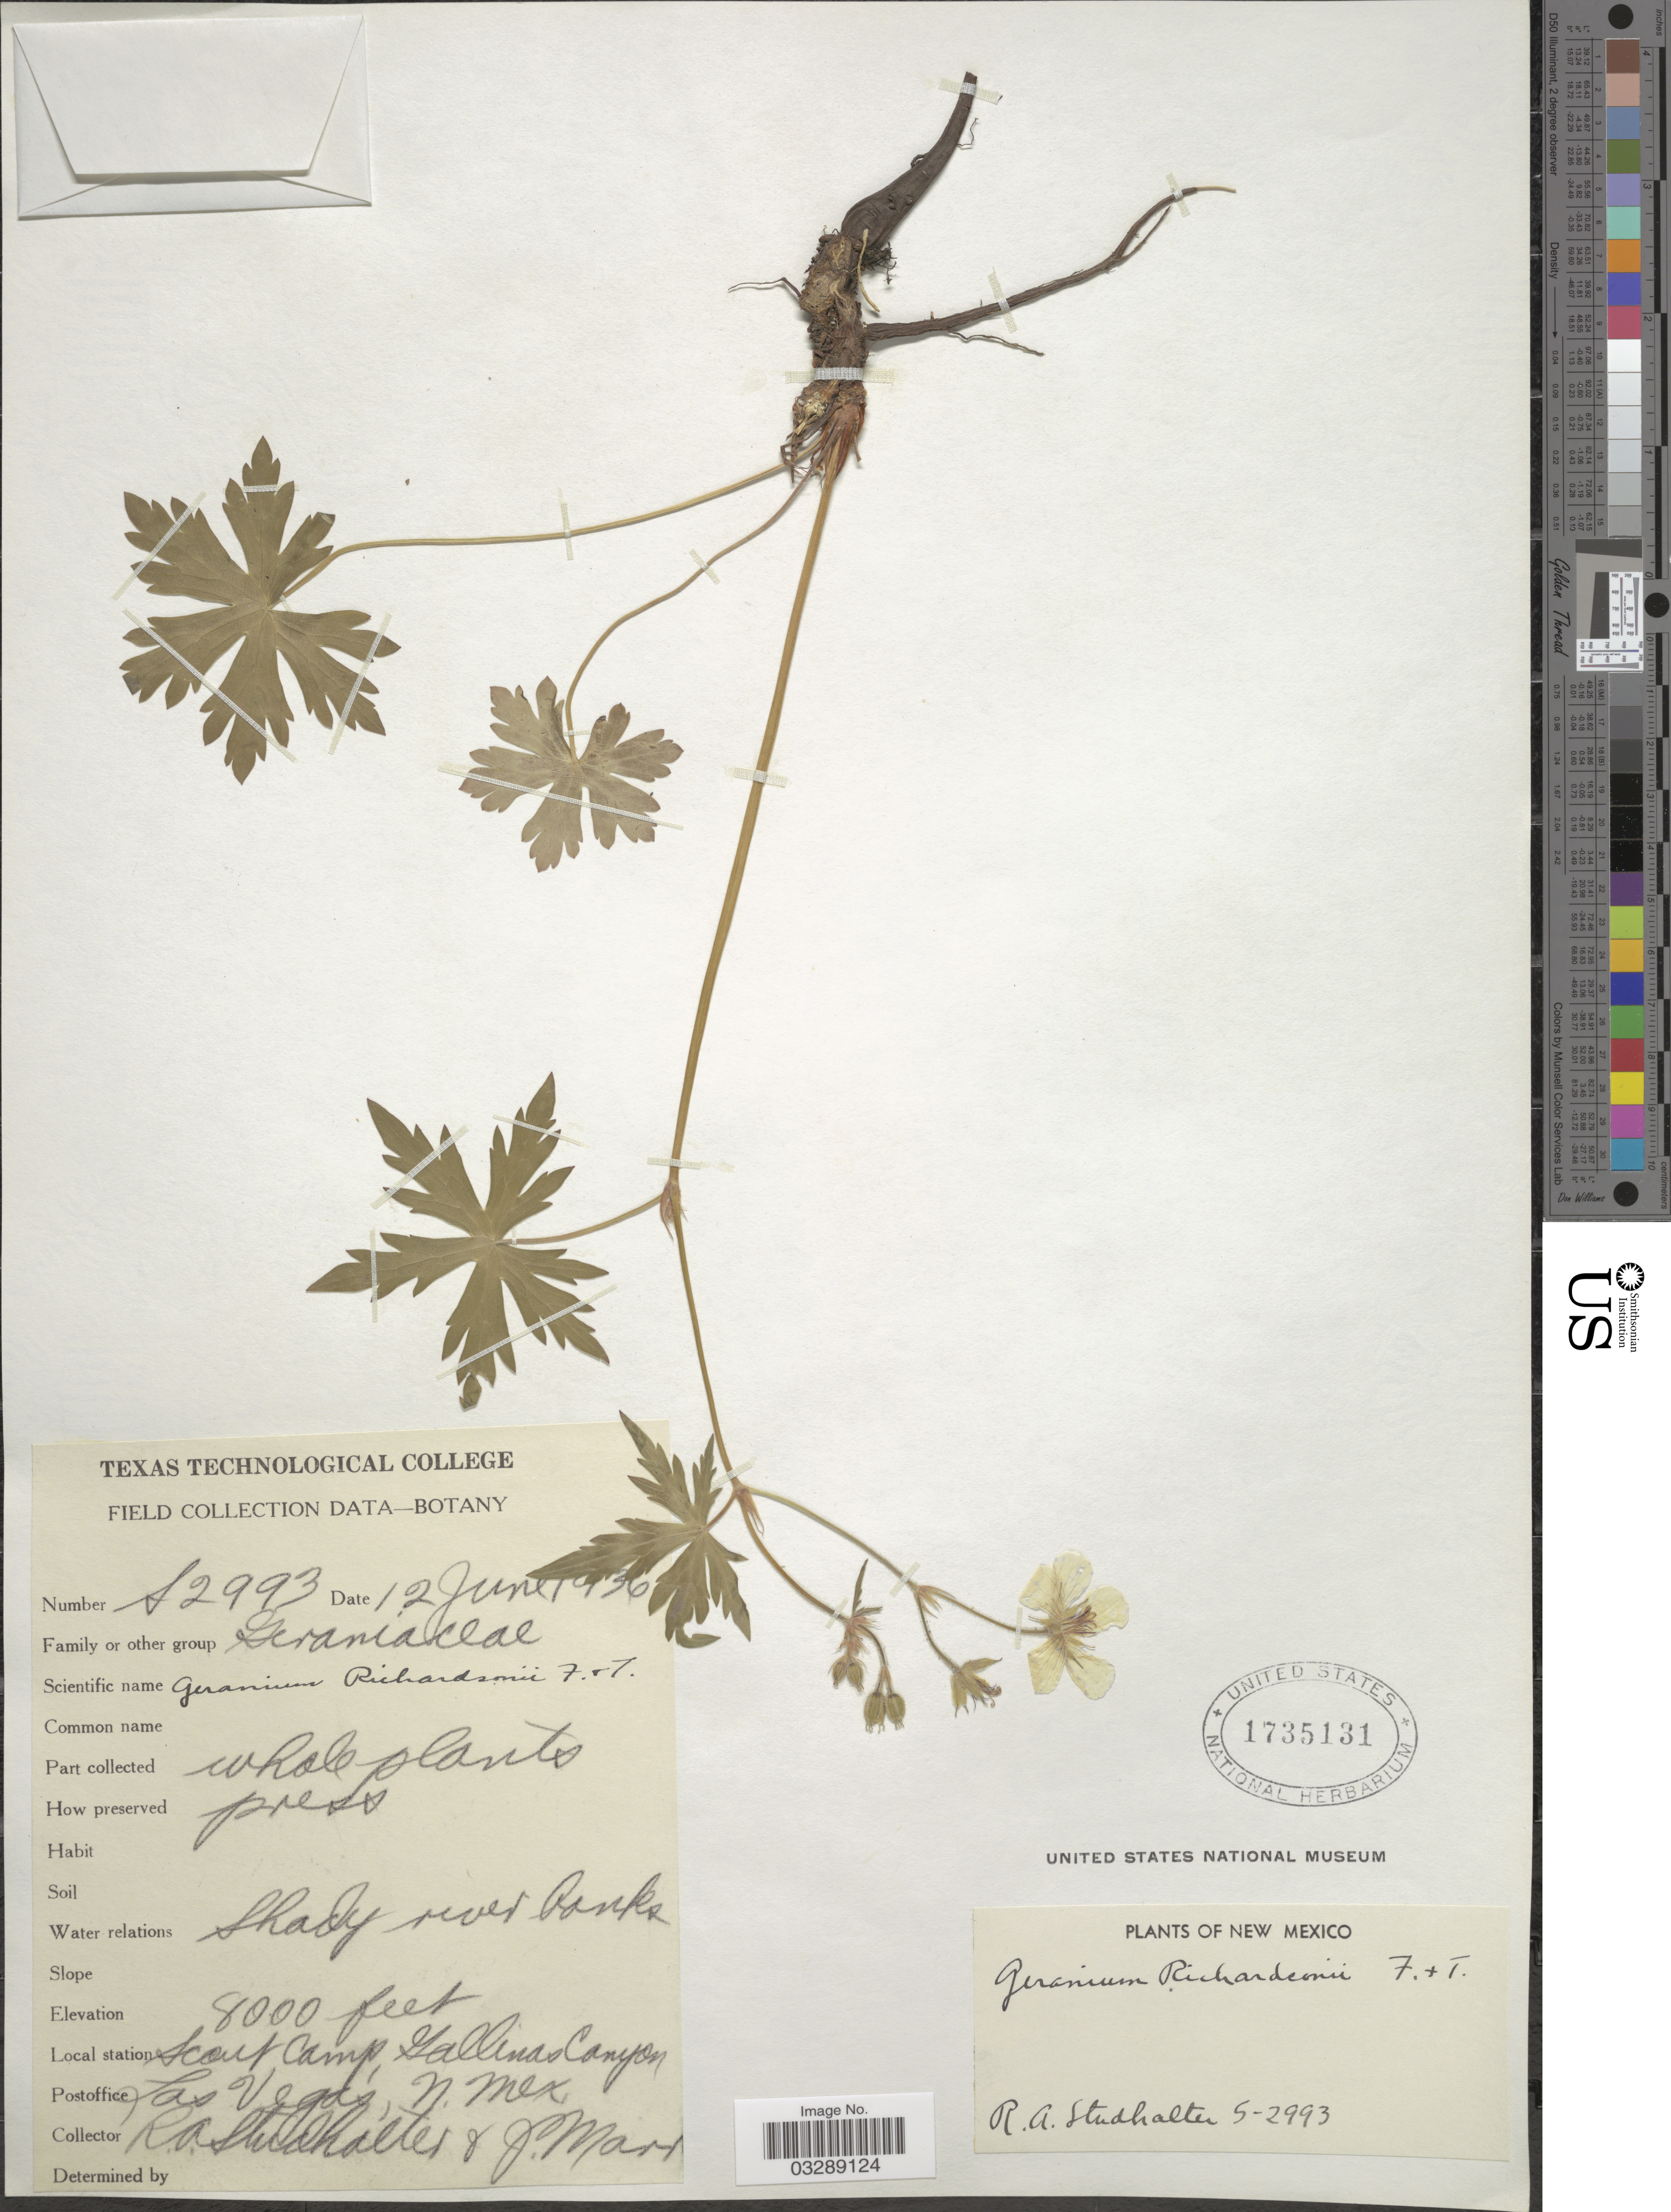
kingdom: Plantae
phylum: Tracheophyta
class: Magnoliopsida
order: Geraniales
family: Geraniaceae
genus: Geranium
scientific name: Geranium richardsonii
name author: Fisch. & Trautv.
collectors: R. Studhalter & J. Marr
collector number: S-2993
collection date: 1936-06-12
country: United States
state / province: New Mexico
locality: Scout Camp, Gallinas Canyon. Las Vegas, N. Mex.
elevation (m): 2438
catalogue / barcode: US 1735131